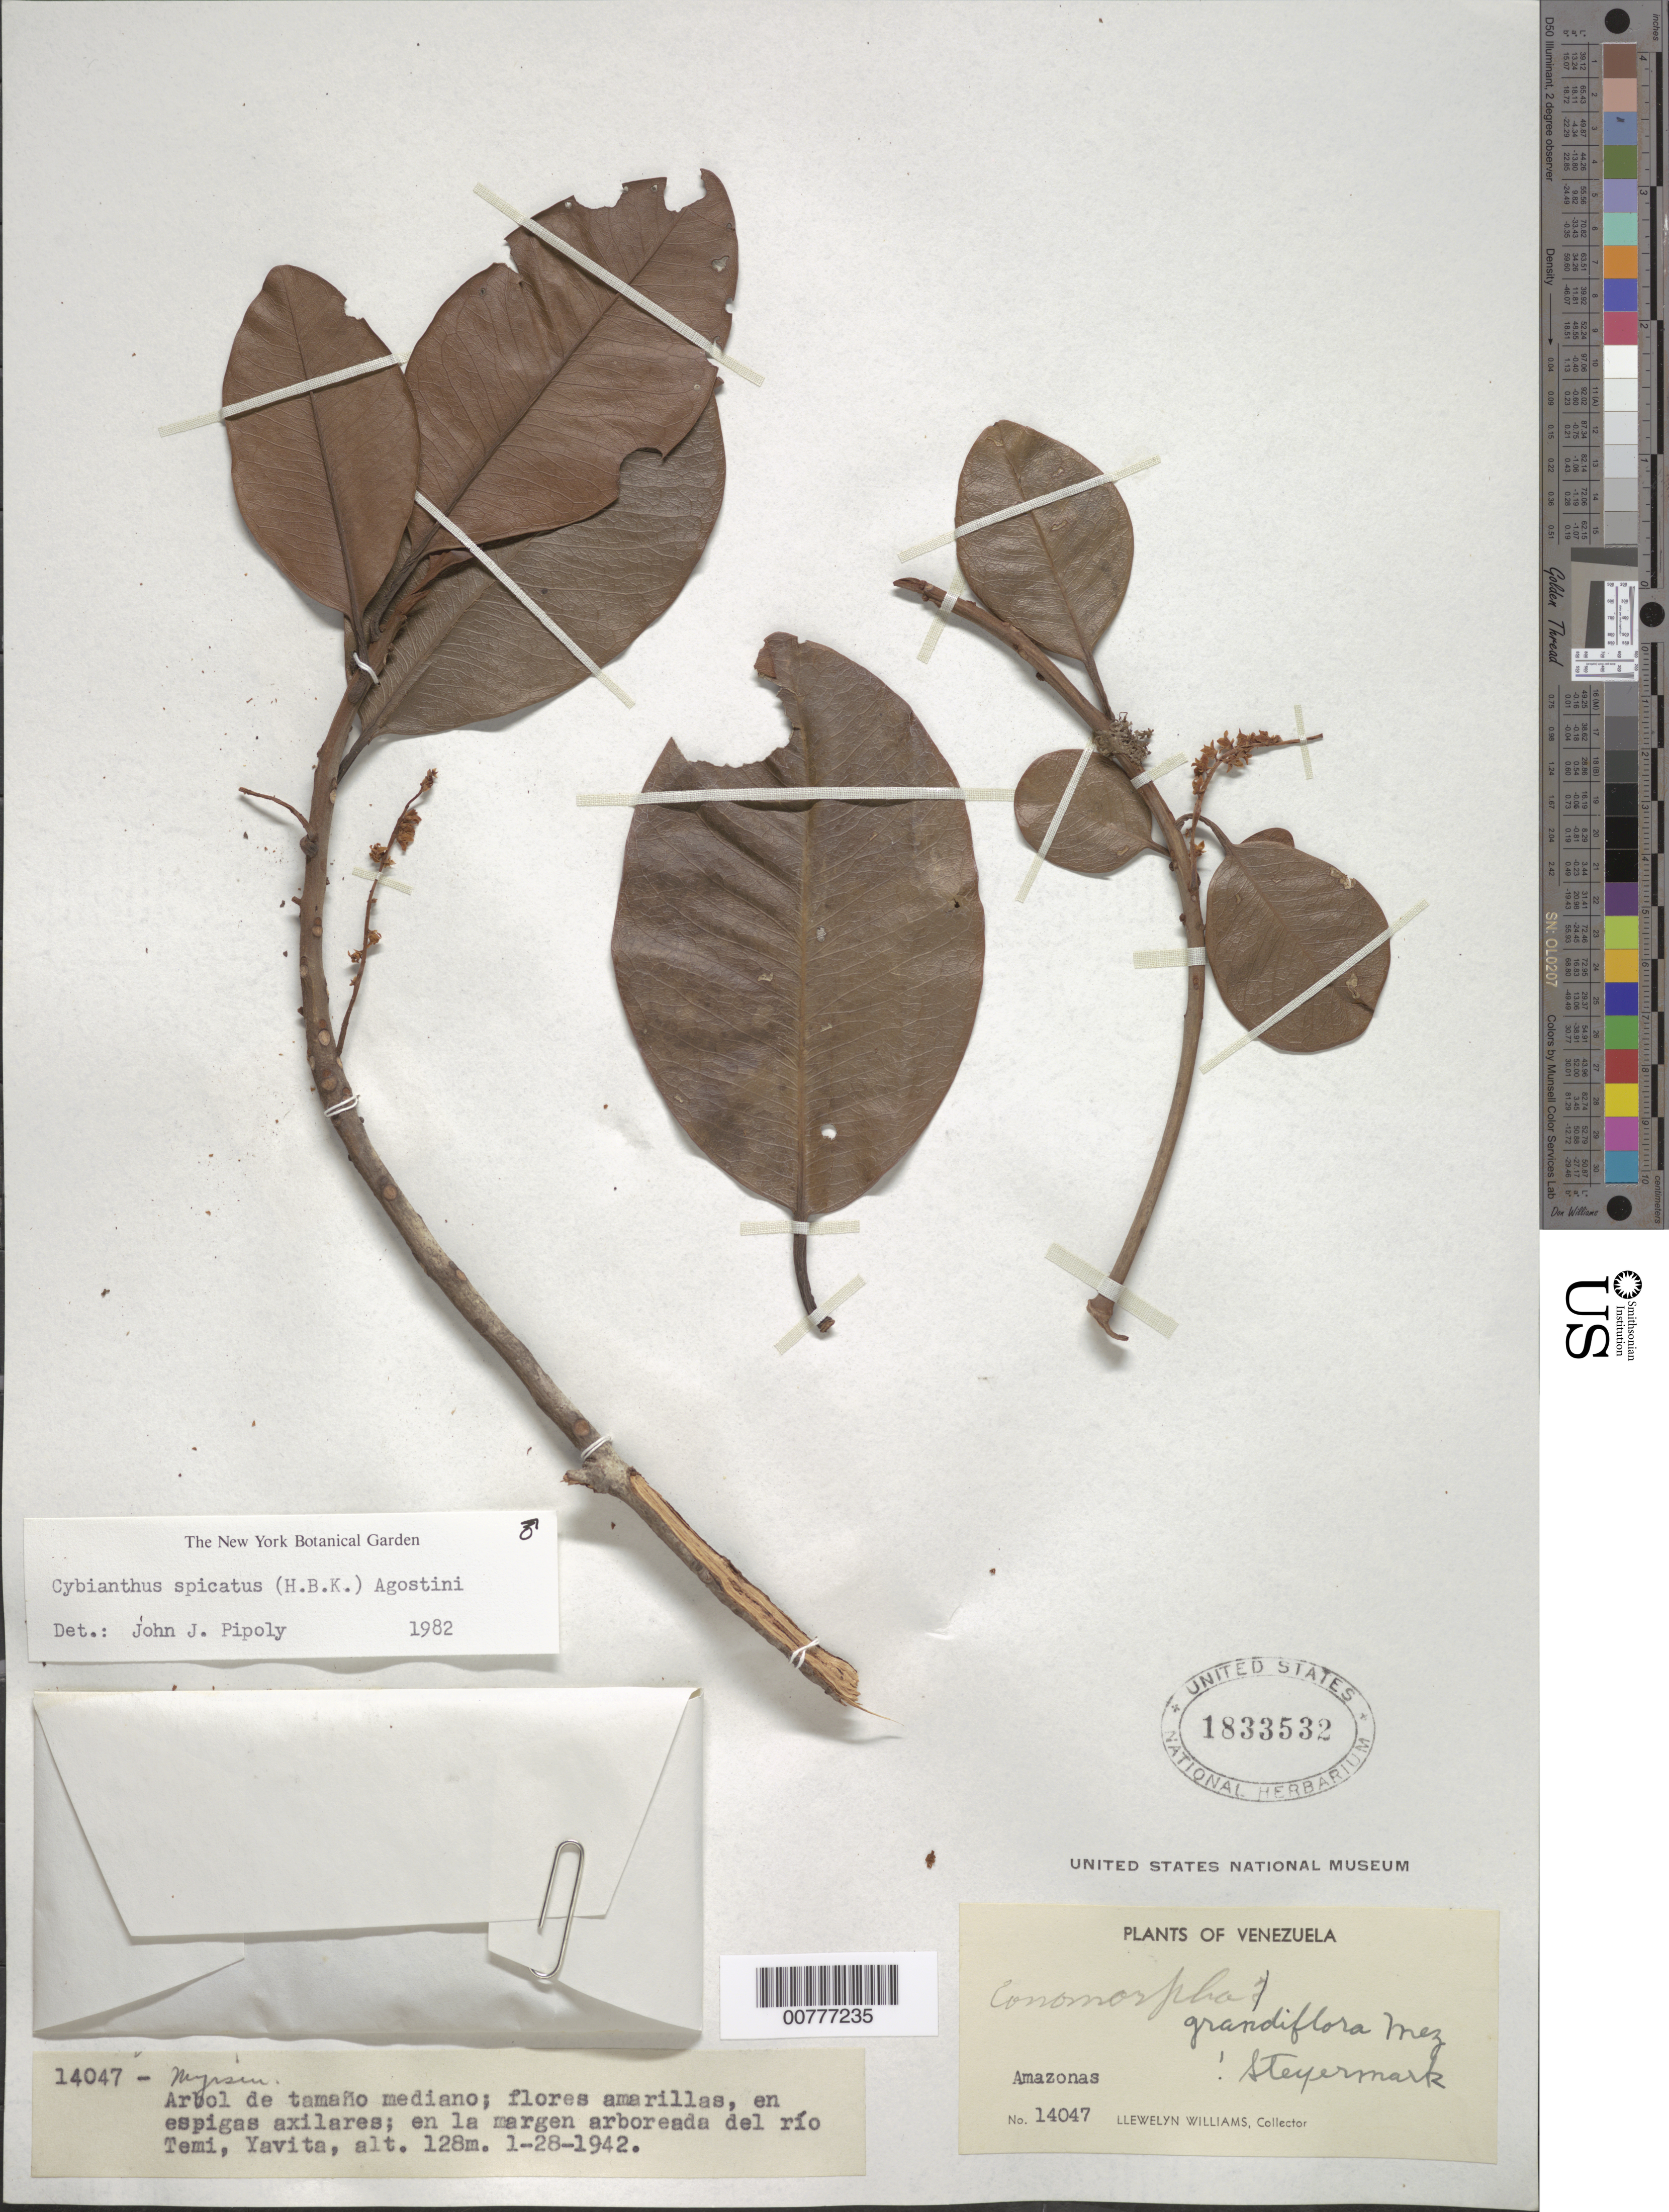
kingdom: Plantae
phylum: Tracheophyta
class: Magnoliopsida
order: Ericales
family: Primulaceae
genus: Cybianthus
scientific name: Cybianthus spicatus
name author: (Kunth) G. Agostini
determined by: Pipoly, J. J., III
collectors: Ll. Williams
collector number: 14047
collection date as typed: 28-Jan-42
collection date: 1942-01-28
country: Venezuela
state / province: Amazonas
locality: Yavita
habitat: Margen arboreada del río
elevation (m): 128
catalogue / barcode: US 1833532